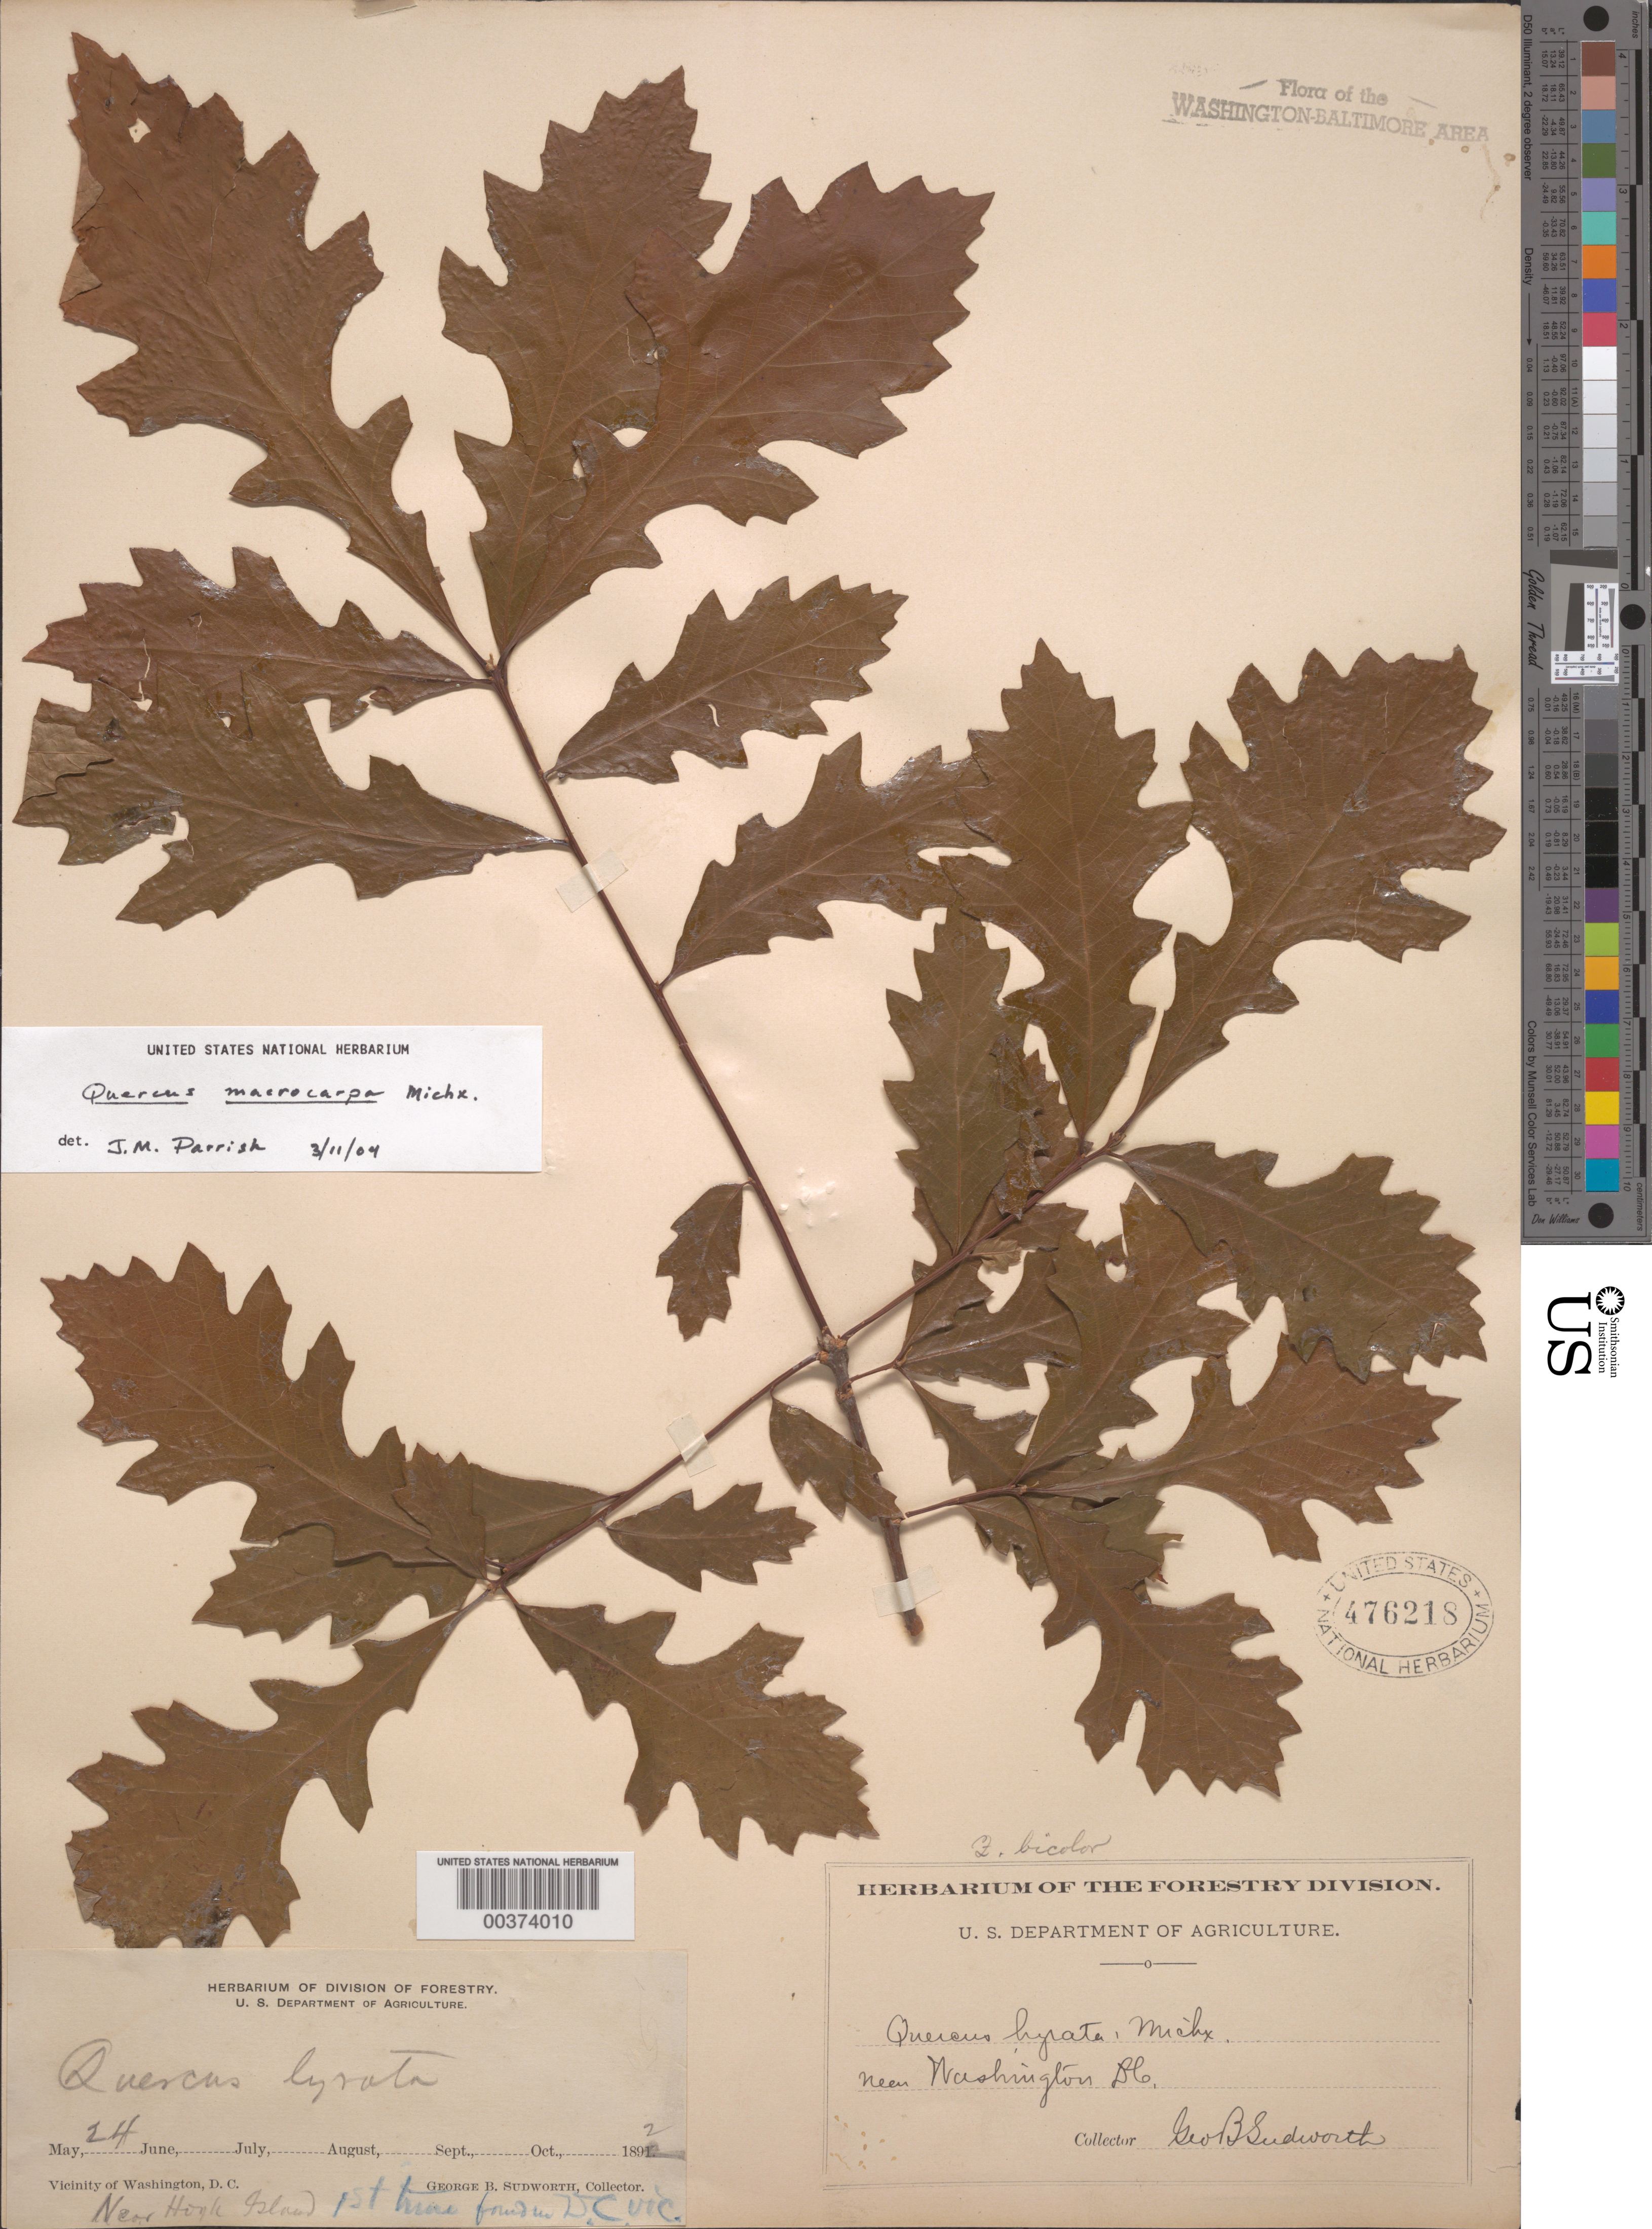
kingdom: Plantae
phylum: Tracheophyta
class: Magnoliopsida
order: Fagales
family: Fagaceae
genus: Quercus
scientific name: Quercus macrocarpa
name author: Michx.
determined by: Parrish, J. M.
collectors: G. B. Sudworth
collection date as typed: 24 May 1892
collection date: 1892-05-24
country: United States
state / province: Maryland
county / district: Montgomery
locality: Between Canal and River, first lock east of High Island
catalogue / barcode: US 476218